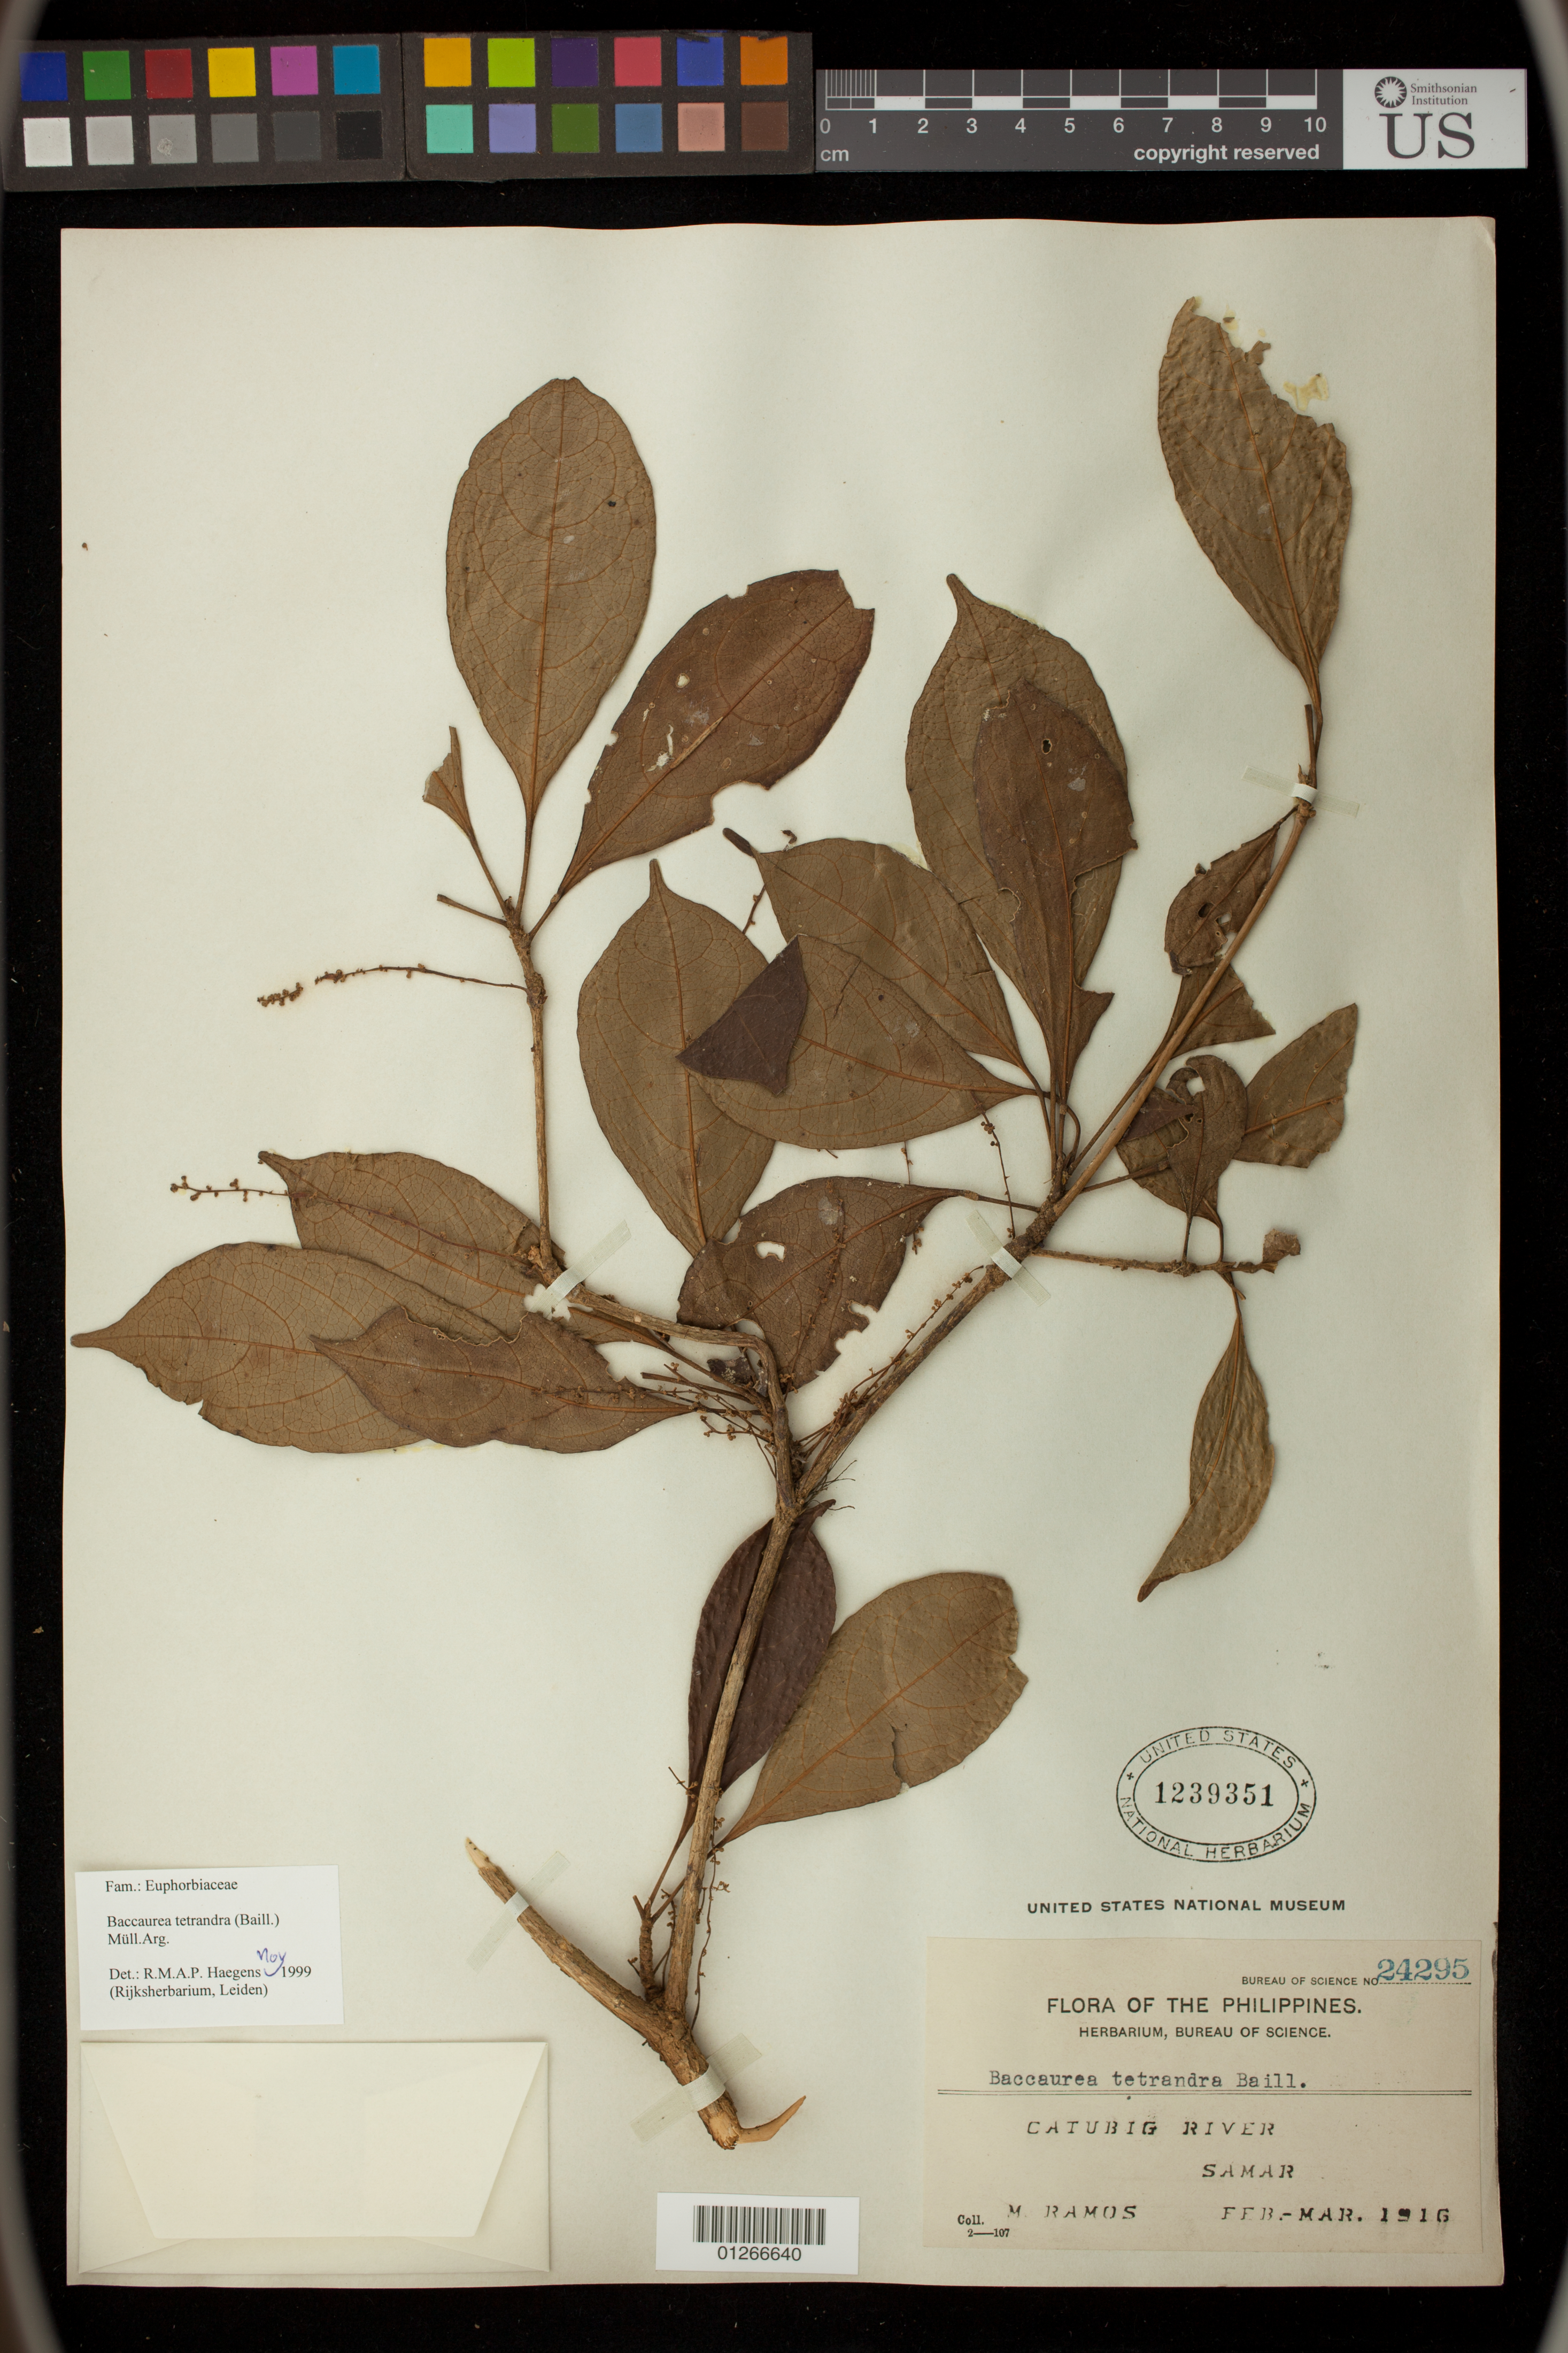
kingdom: Plantae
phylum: Tracheophyta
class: Magnoliopsida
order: Malpighiales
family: Phyllanthaceae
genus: Baccaurea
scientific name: Baccaurea tetrandra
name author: (Baill.) Müll. Arg.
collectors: M. Ramos & M. Ramos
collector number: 24295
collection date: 1916-02/1916-03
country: Philippines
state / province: Eastern Visayas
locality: Catubig River, Samar